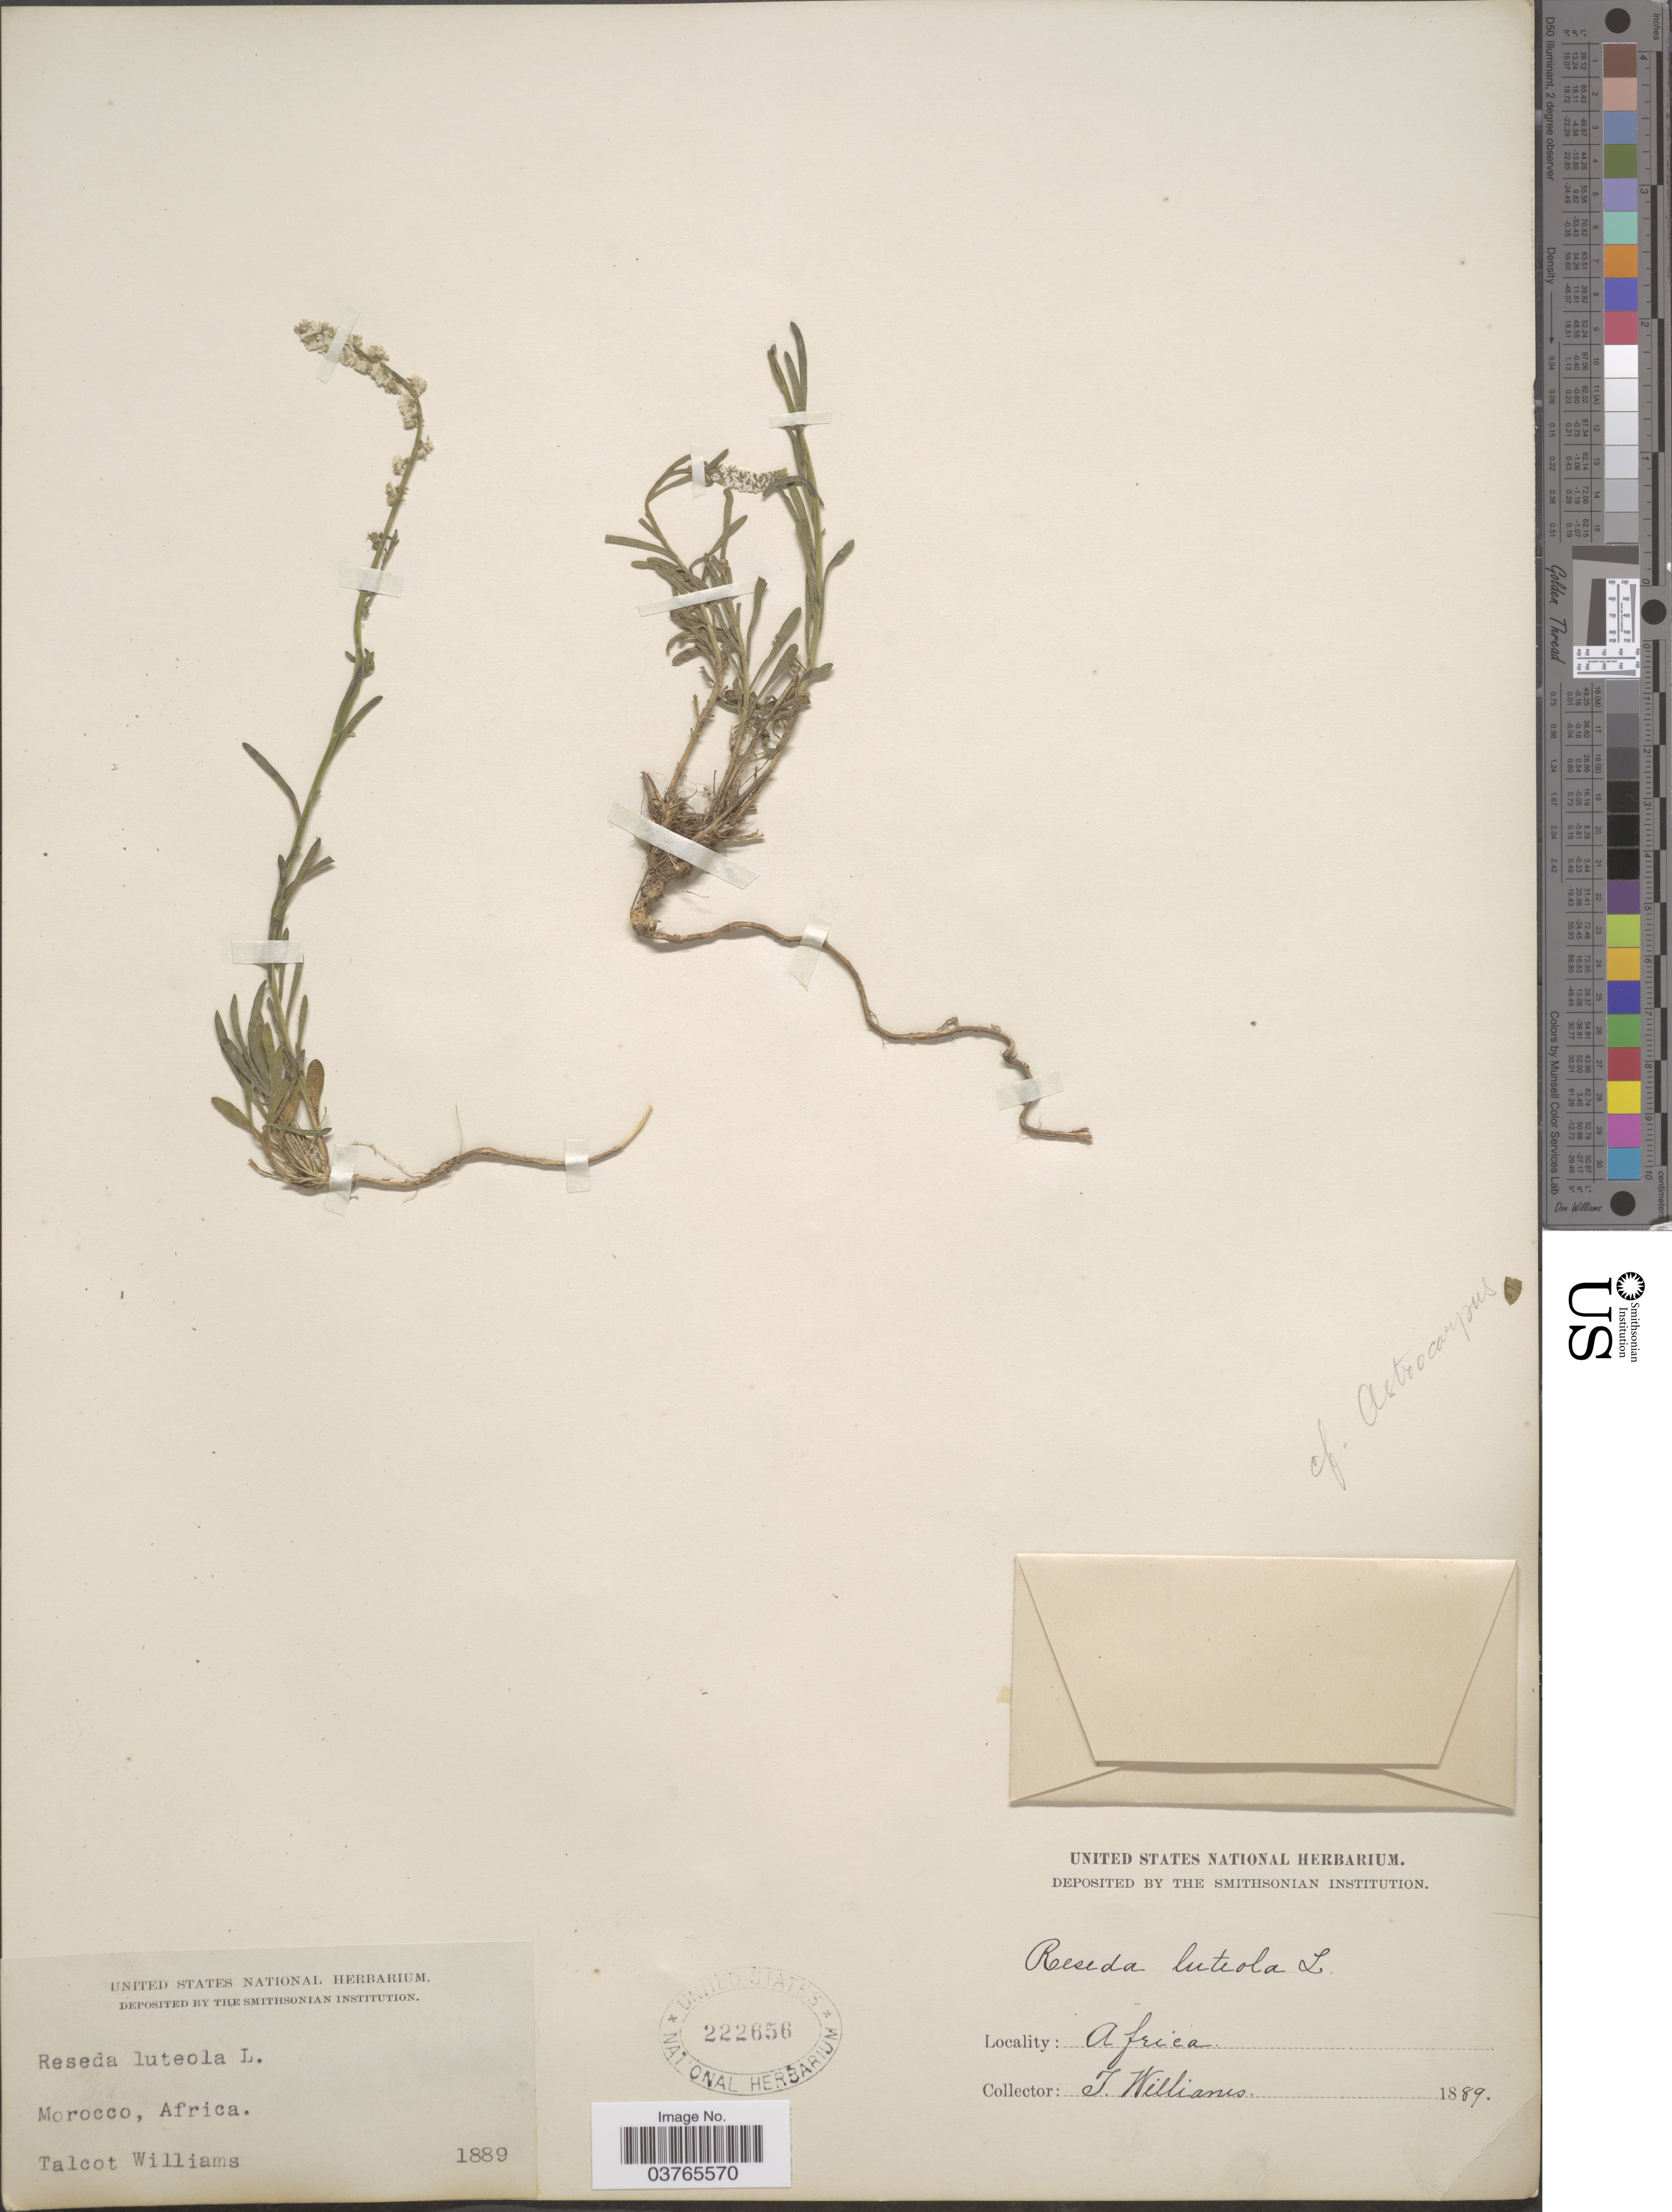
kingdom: Plantae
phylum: Tracheophyta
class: Magnoliopsida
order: Brassicales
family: Resedaceae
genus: Reseda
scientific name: Reseda luteola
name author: L.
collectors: T. Williams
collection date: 1889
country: Morocco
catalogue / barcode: US 222656